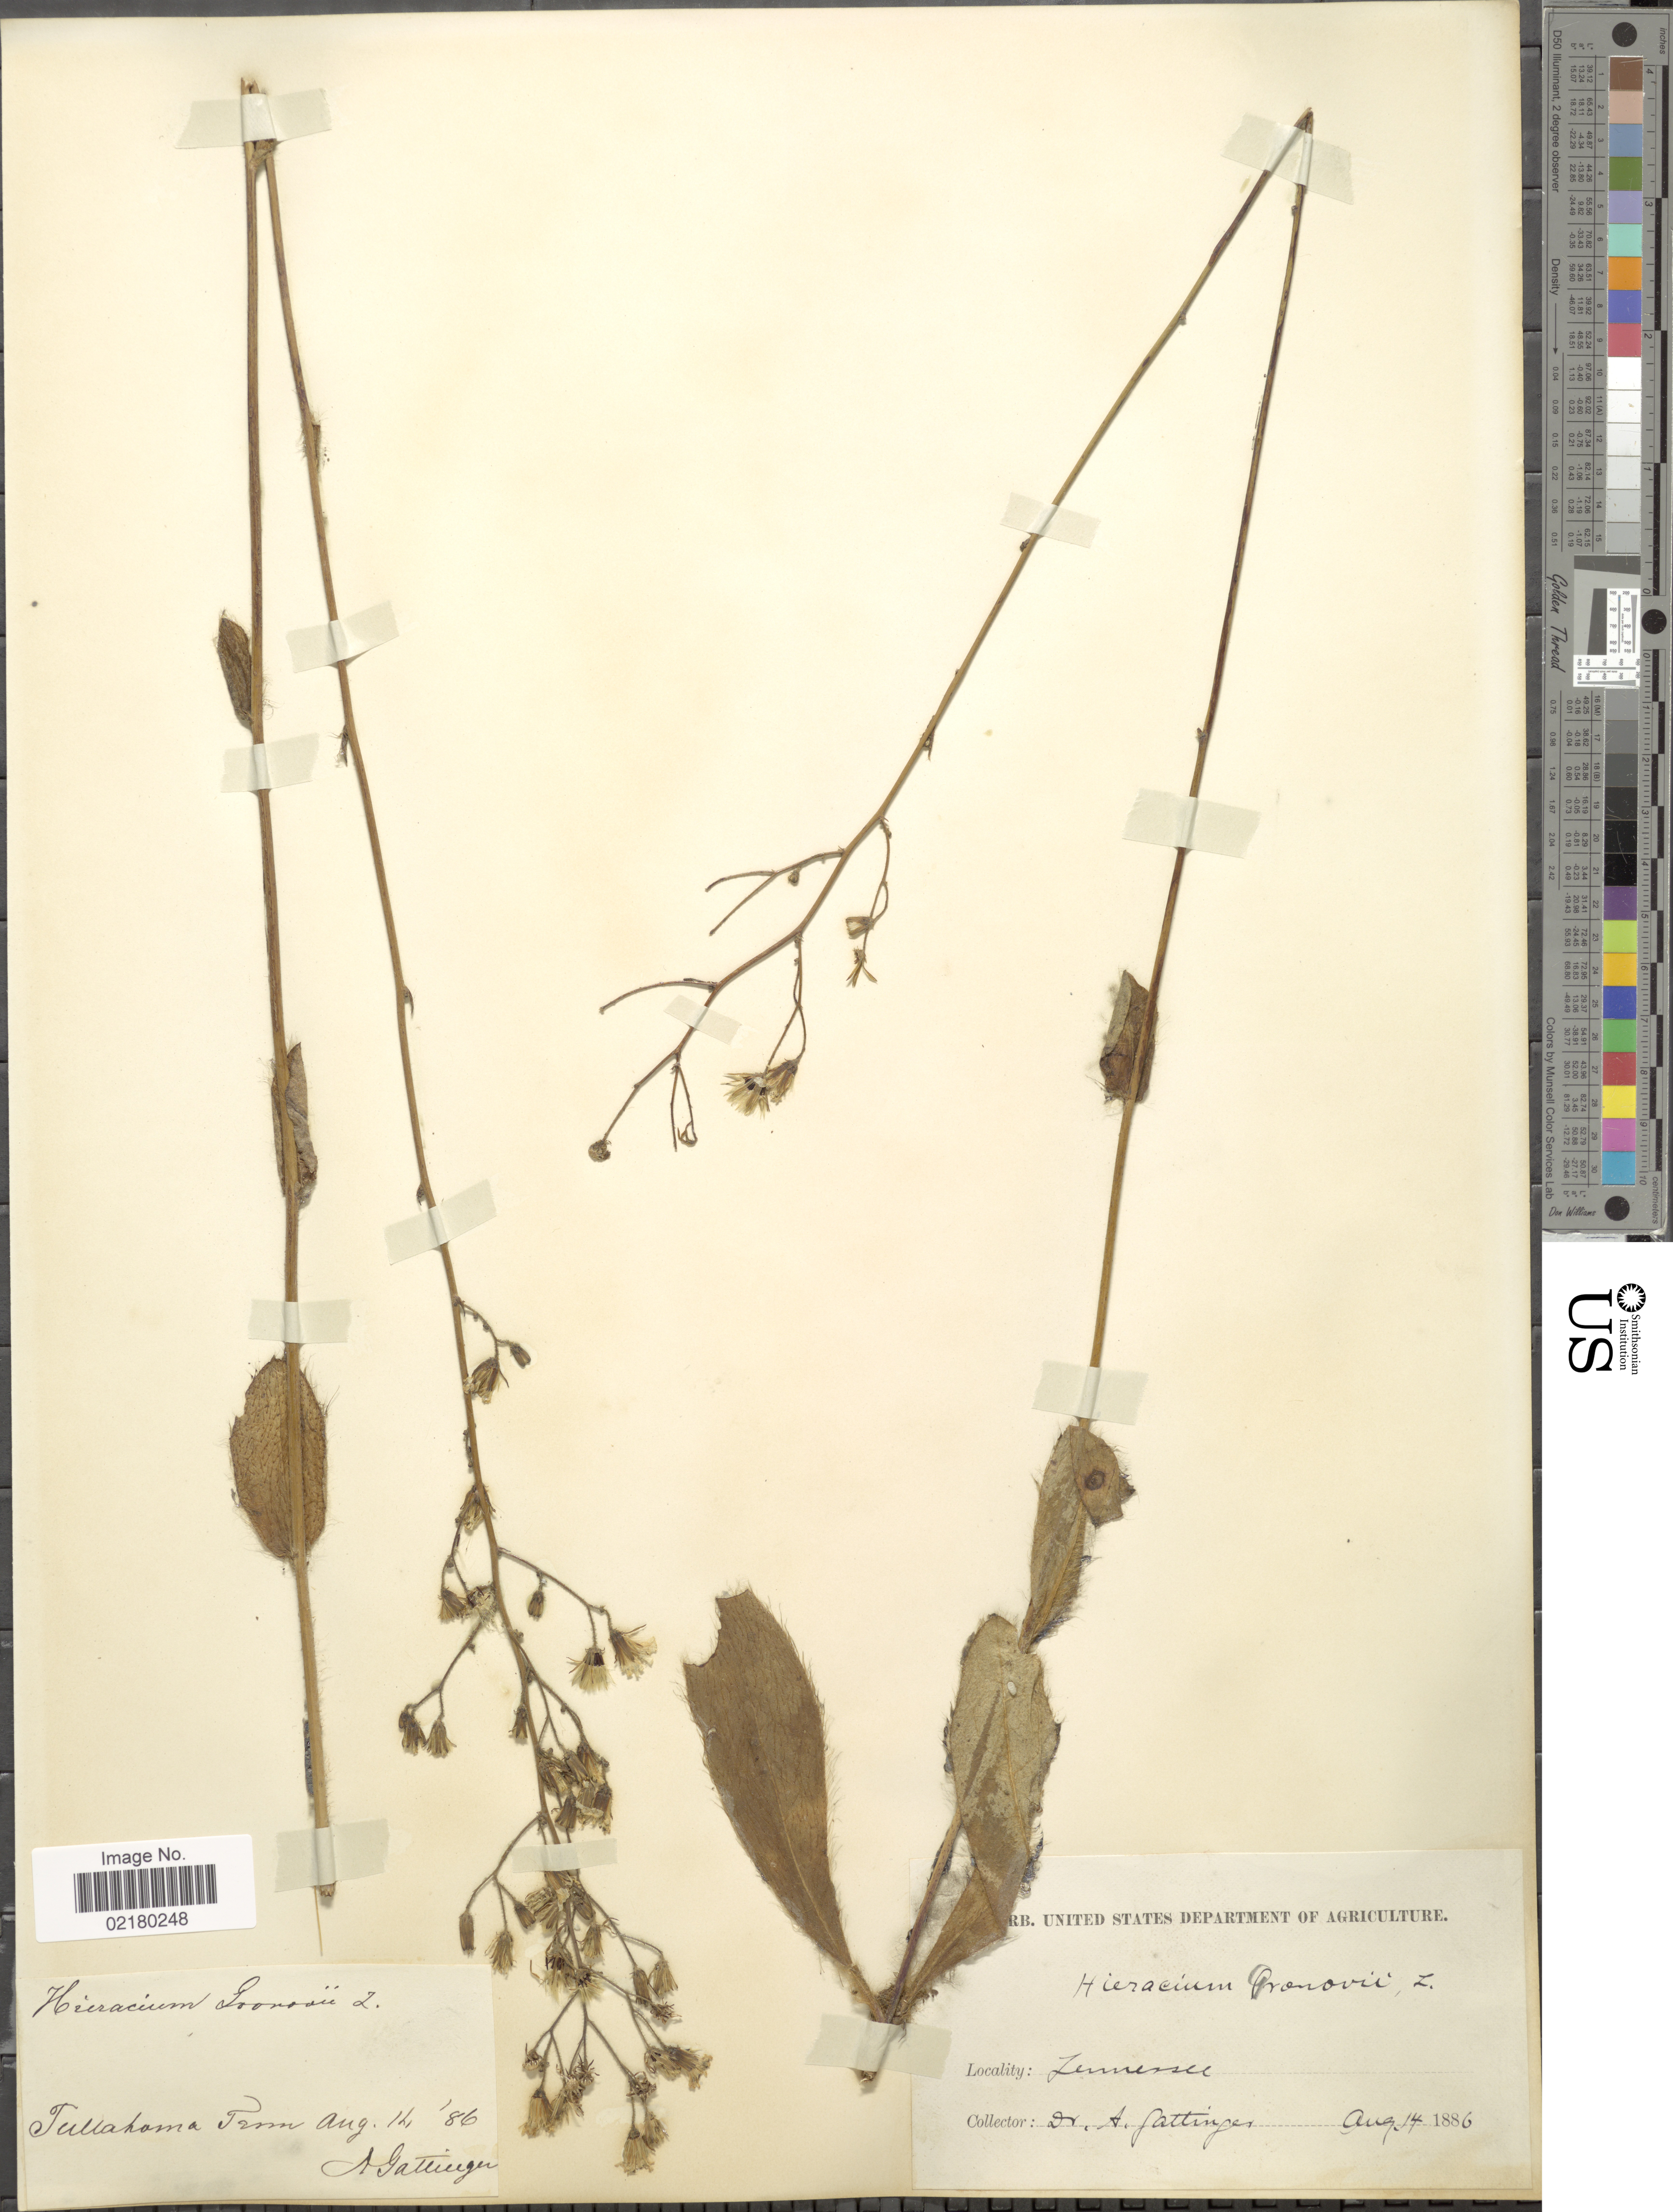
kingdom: Plantae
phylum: Tracheophyta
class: Magnoliopsida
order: Asterales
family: Asteraceae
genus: Hieracium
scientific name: Hieracium gronovii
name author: L.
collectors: A. Gattinger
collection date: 1886-08-14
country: United States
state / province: Tennessee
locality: Tullahoma